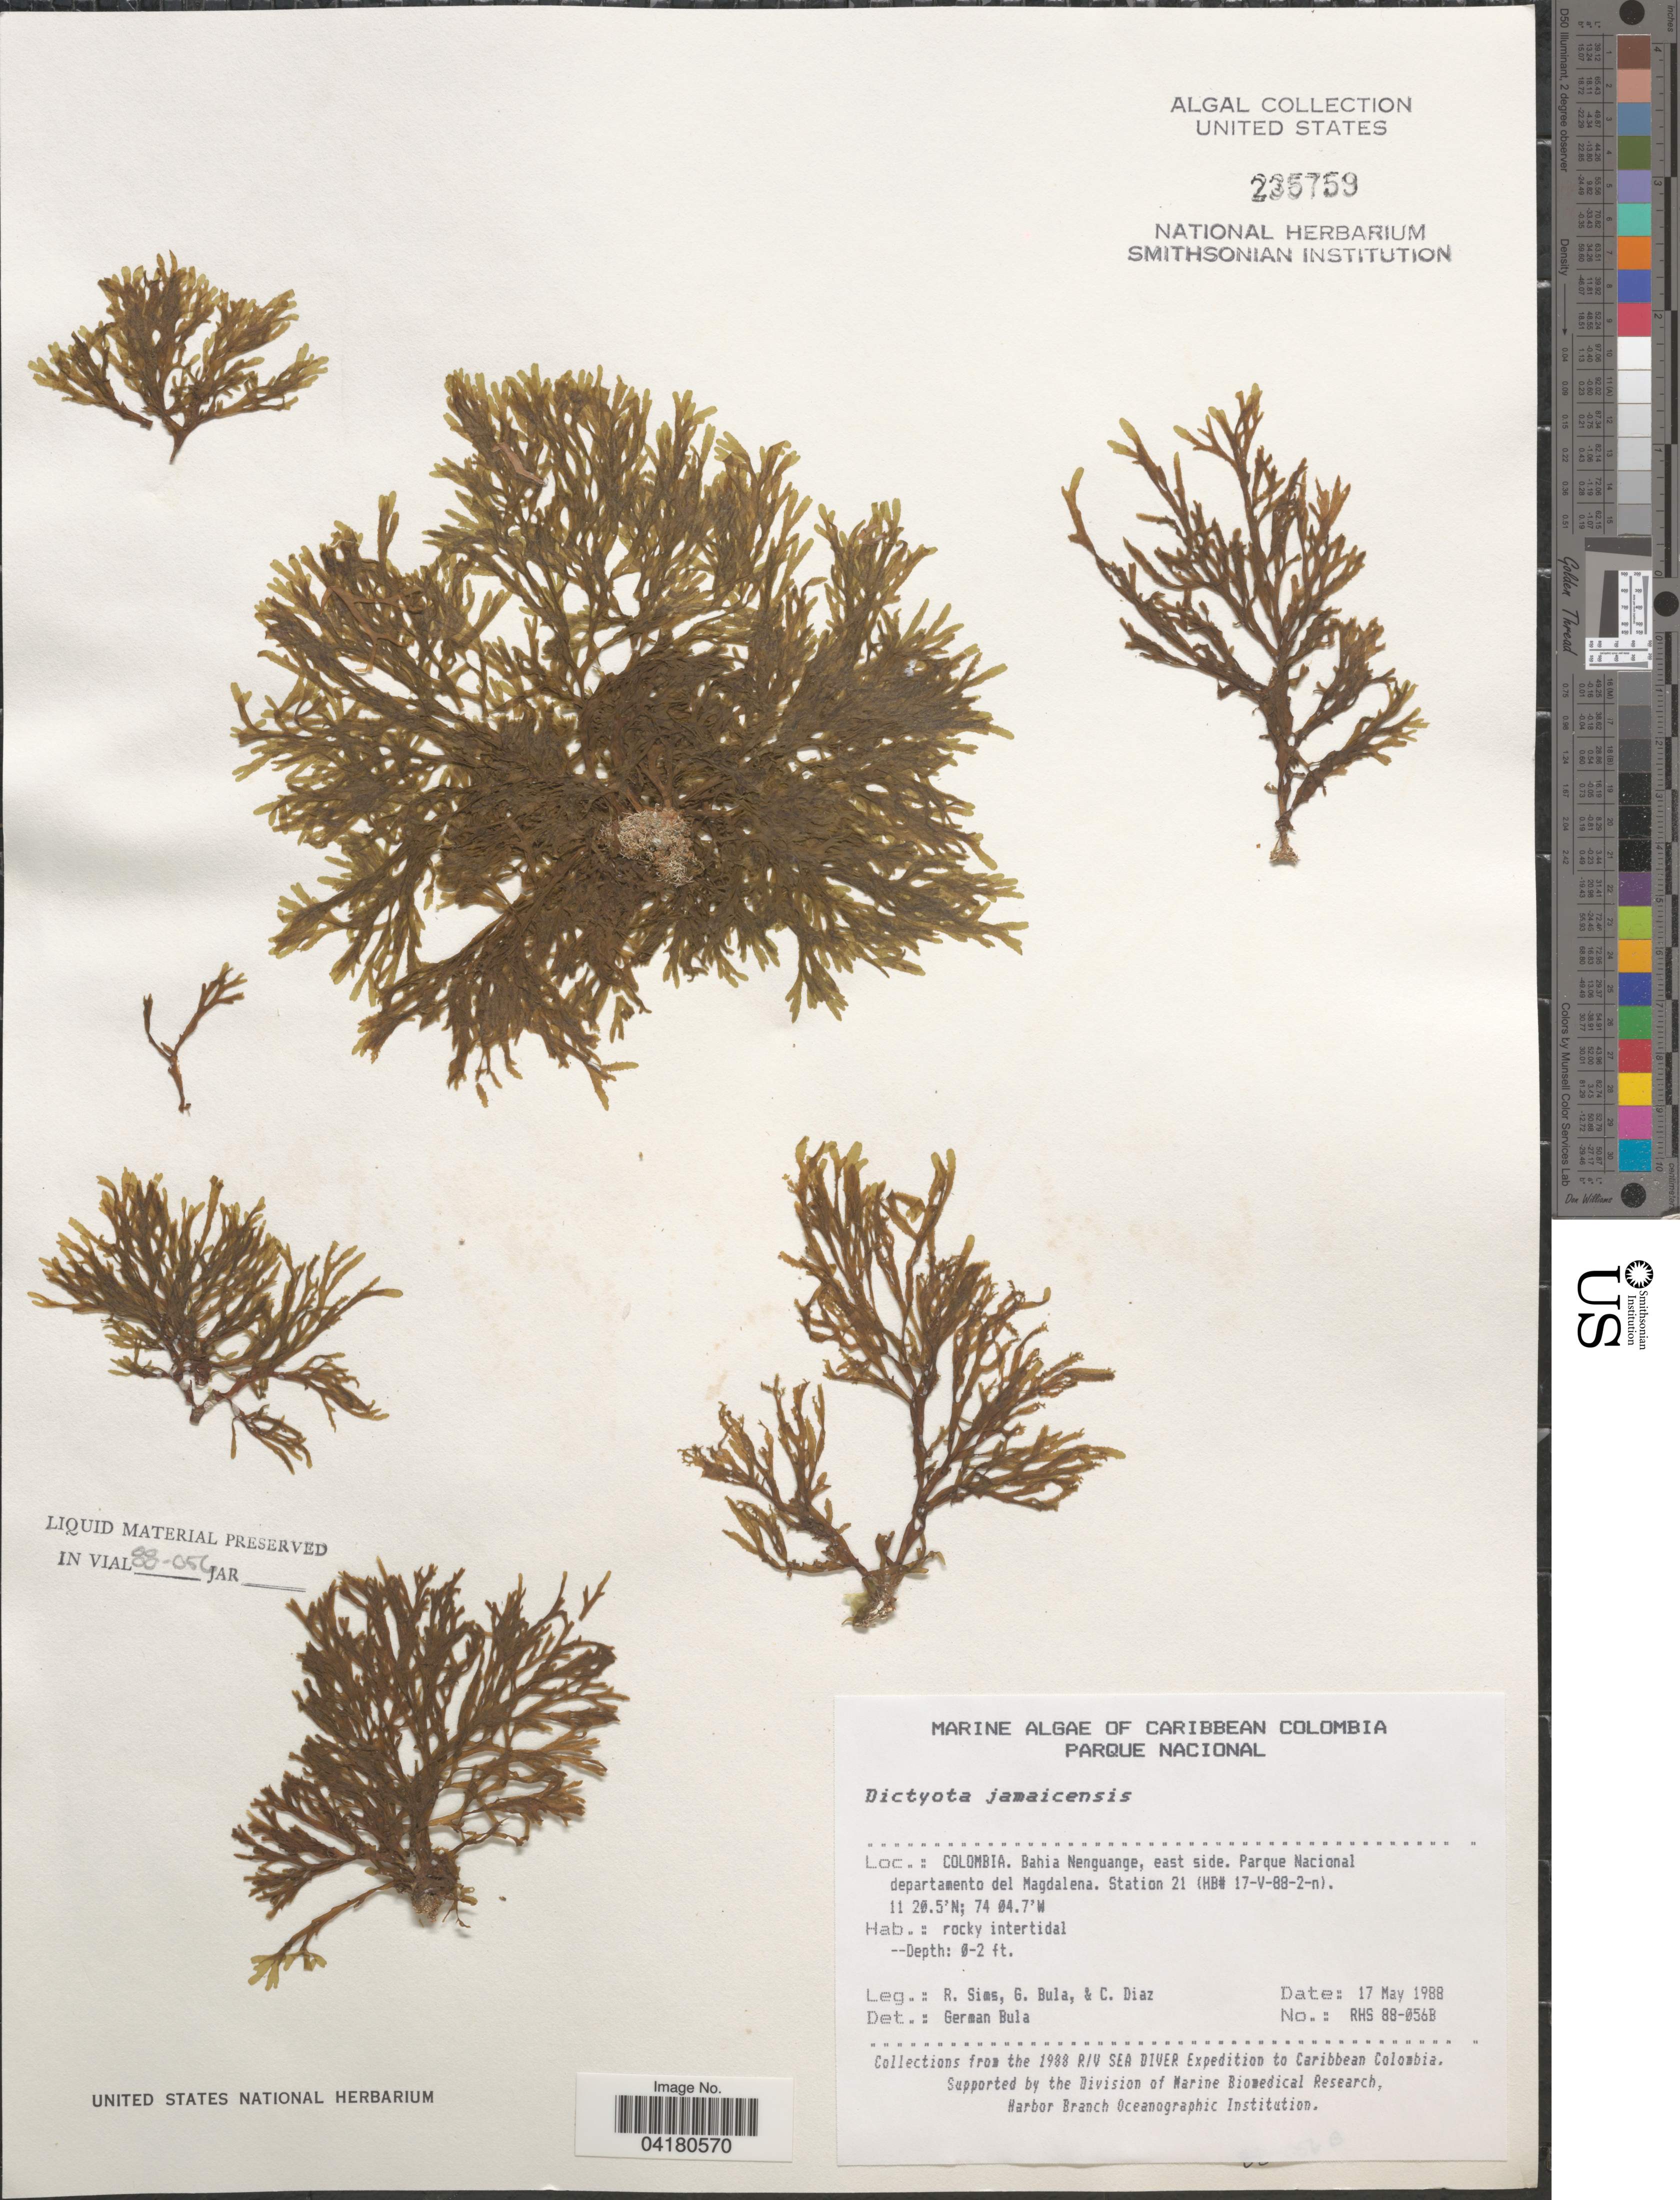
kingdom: Chromista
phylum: Ochrophyta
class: Phaeophyceae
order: Dictyotales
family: Dictyotaceae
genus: Dictyota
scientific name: Dictyota jamaicensis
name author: W.R. Taylor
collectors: R. Sims, G. Bula & C. Díaz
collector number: RHS 88-056B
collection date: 1988-05-17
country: Colombia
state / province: Magdalena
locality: Caribbean Colombia Parque Nacional. Bahia Nenguange, east side. Parque Nacional departamento del Magdalena. Station 21 (HB# 17-V-88-2-n). The 1988 R/V Sea Diver Expedition to Caribbean Colombia.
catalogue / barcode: US 235759